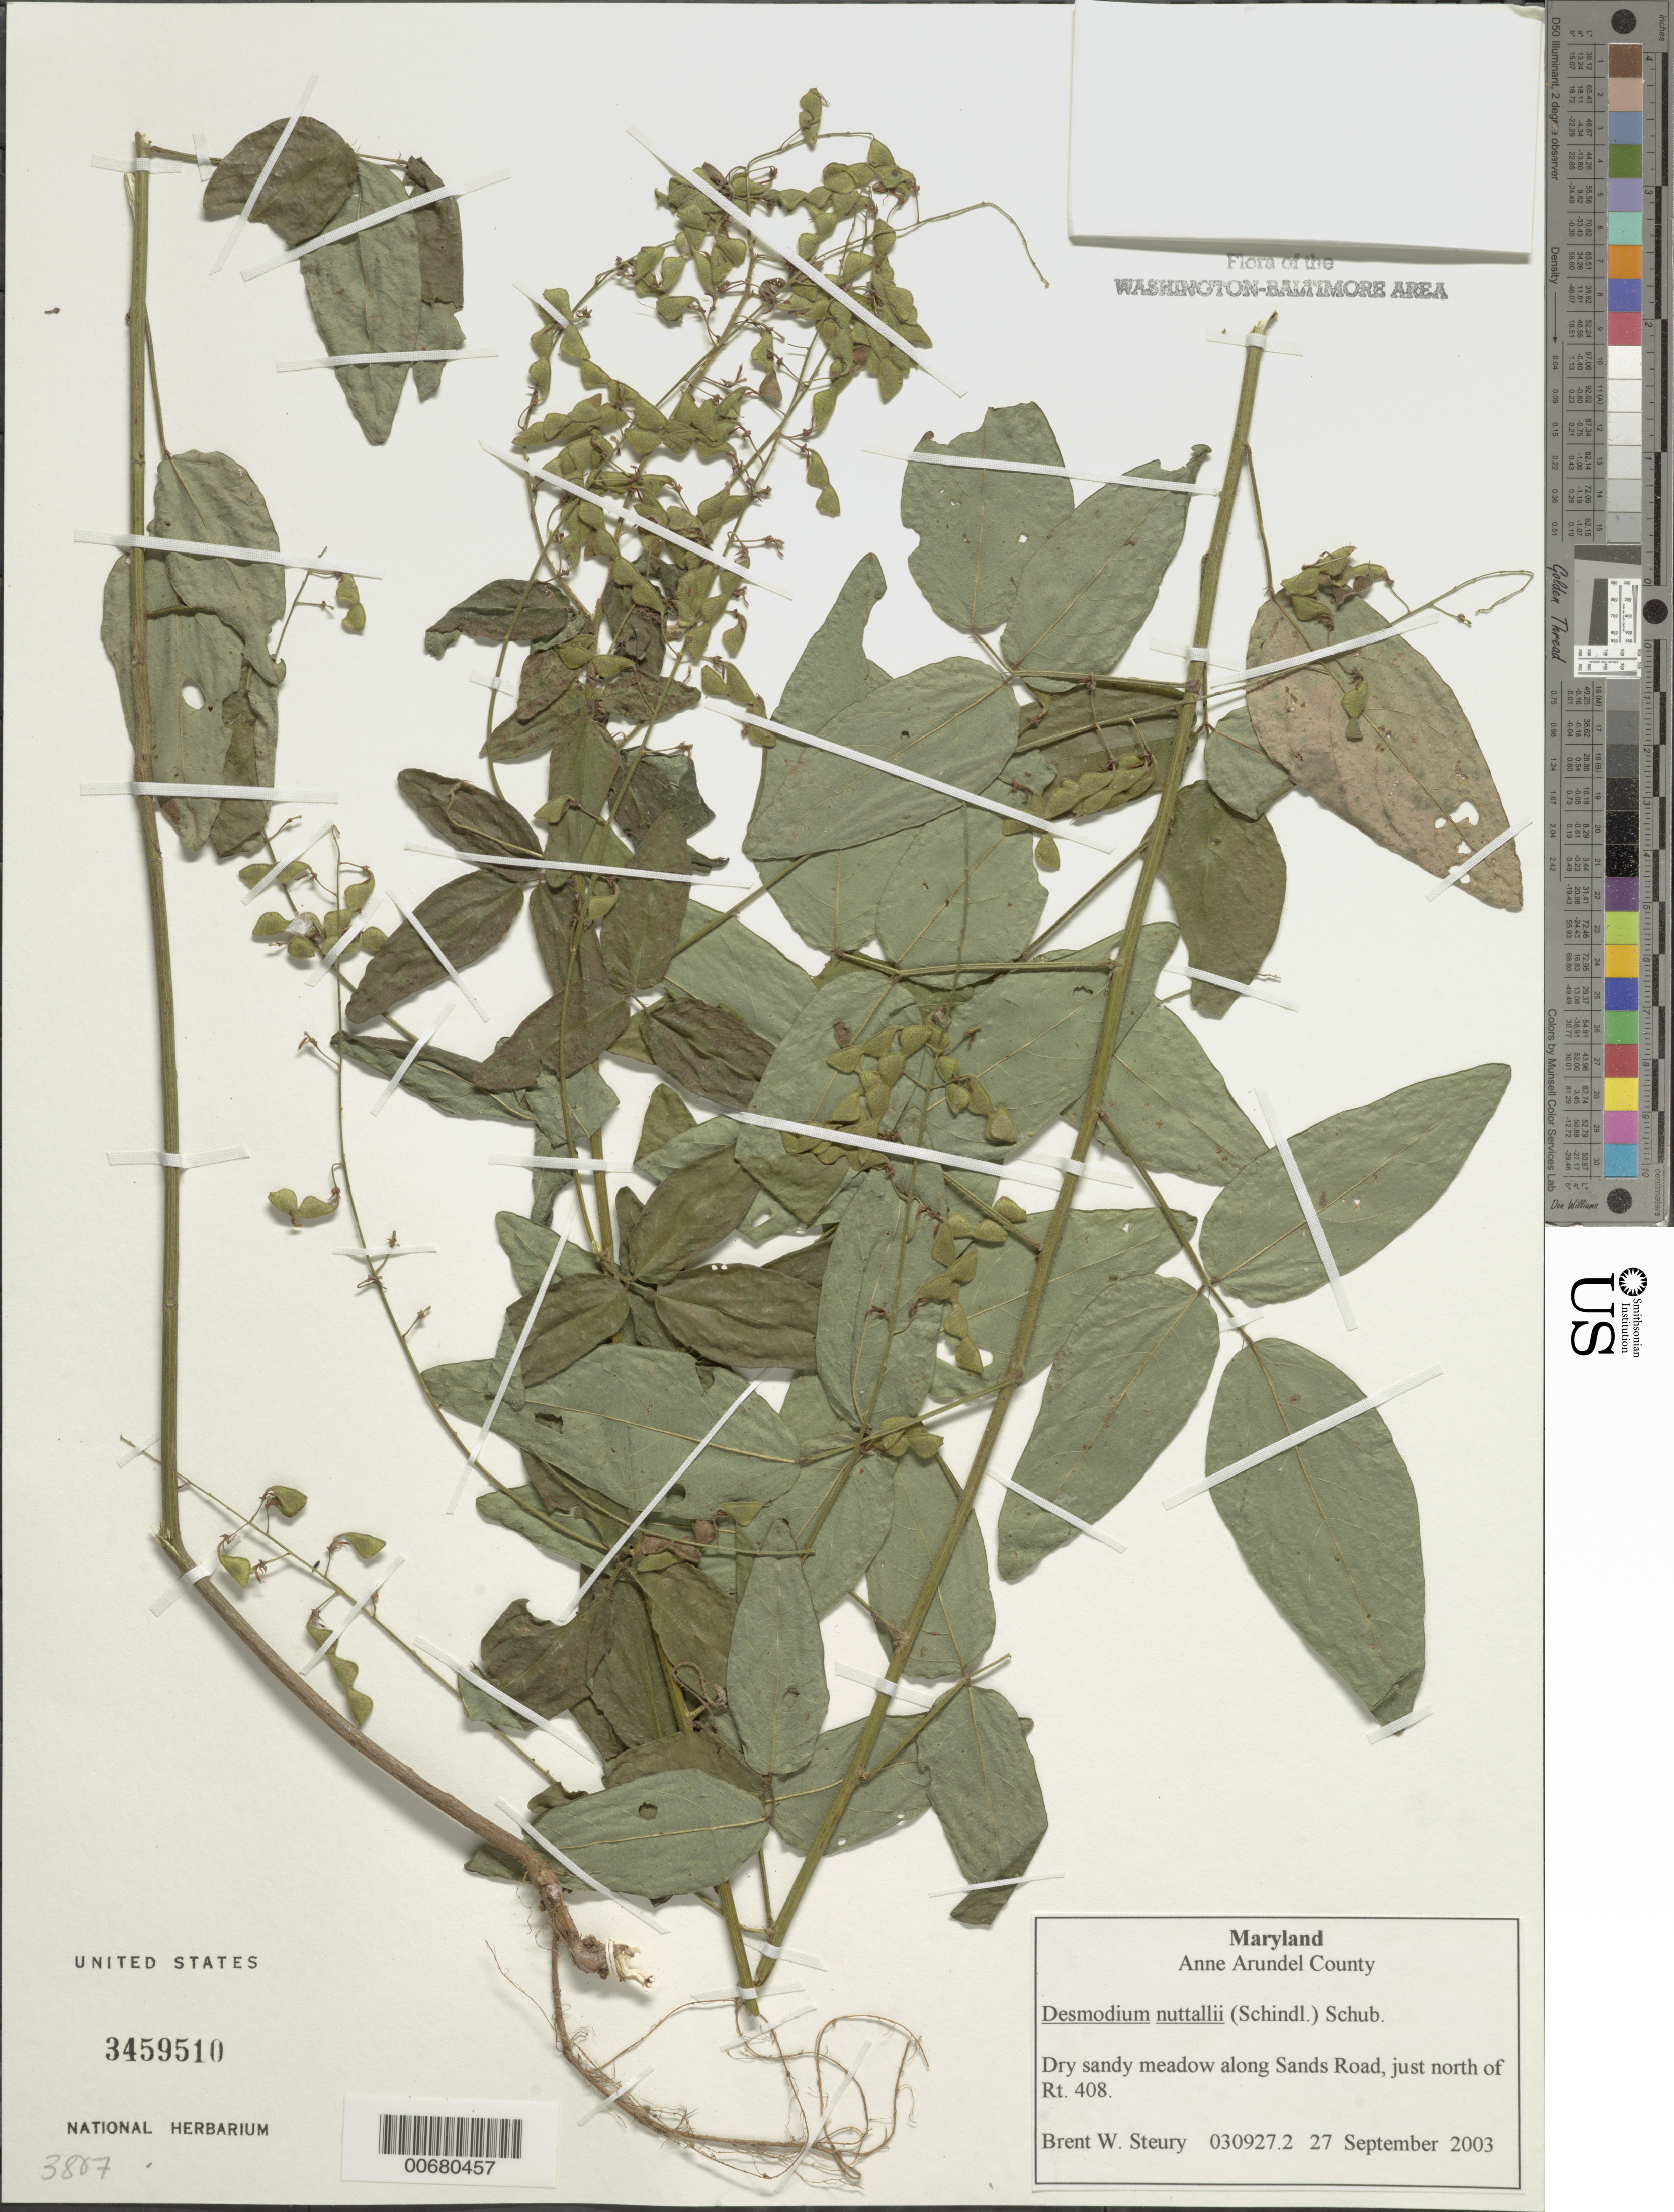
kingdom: Plantae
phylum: Tracheophyta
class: Magnoliopsida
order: Fabales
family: Fabaceae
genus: Desmodium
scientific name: Desmodium viridiflorum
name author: (L.) DC.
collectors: B. Steury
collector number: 030927.2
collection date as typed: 27 Sep 2003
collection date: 2003-09-27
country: United States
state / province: Maryland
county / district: Anne Arundel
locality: Along Sands Road, just north of Rt. 408.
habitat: Dry sandy meadow.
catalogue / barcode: US 3459510